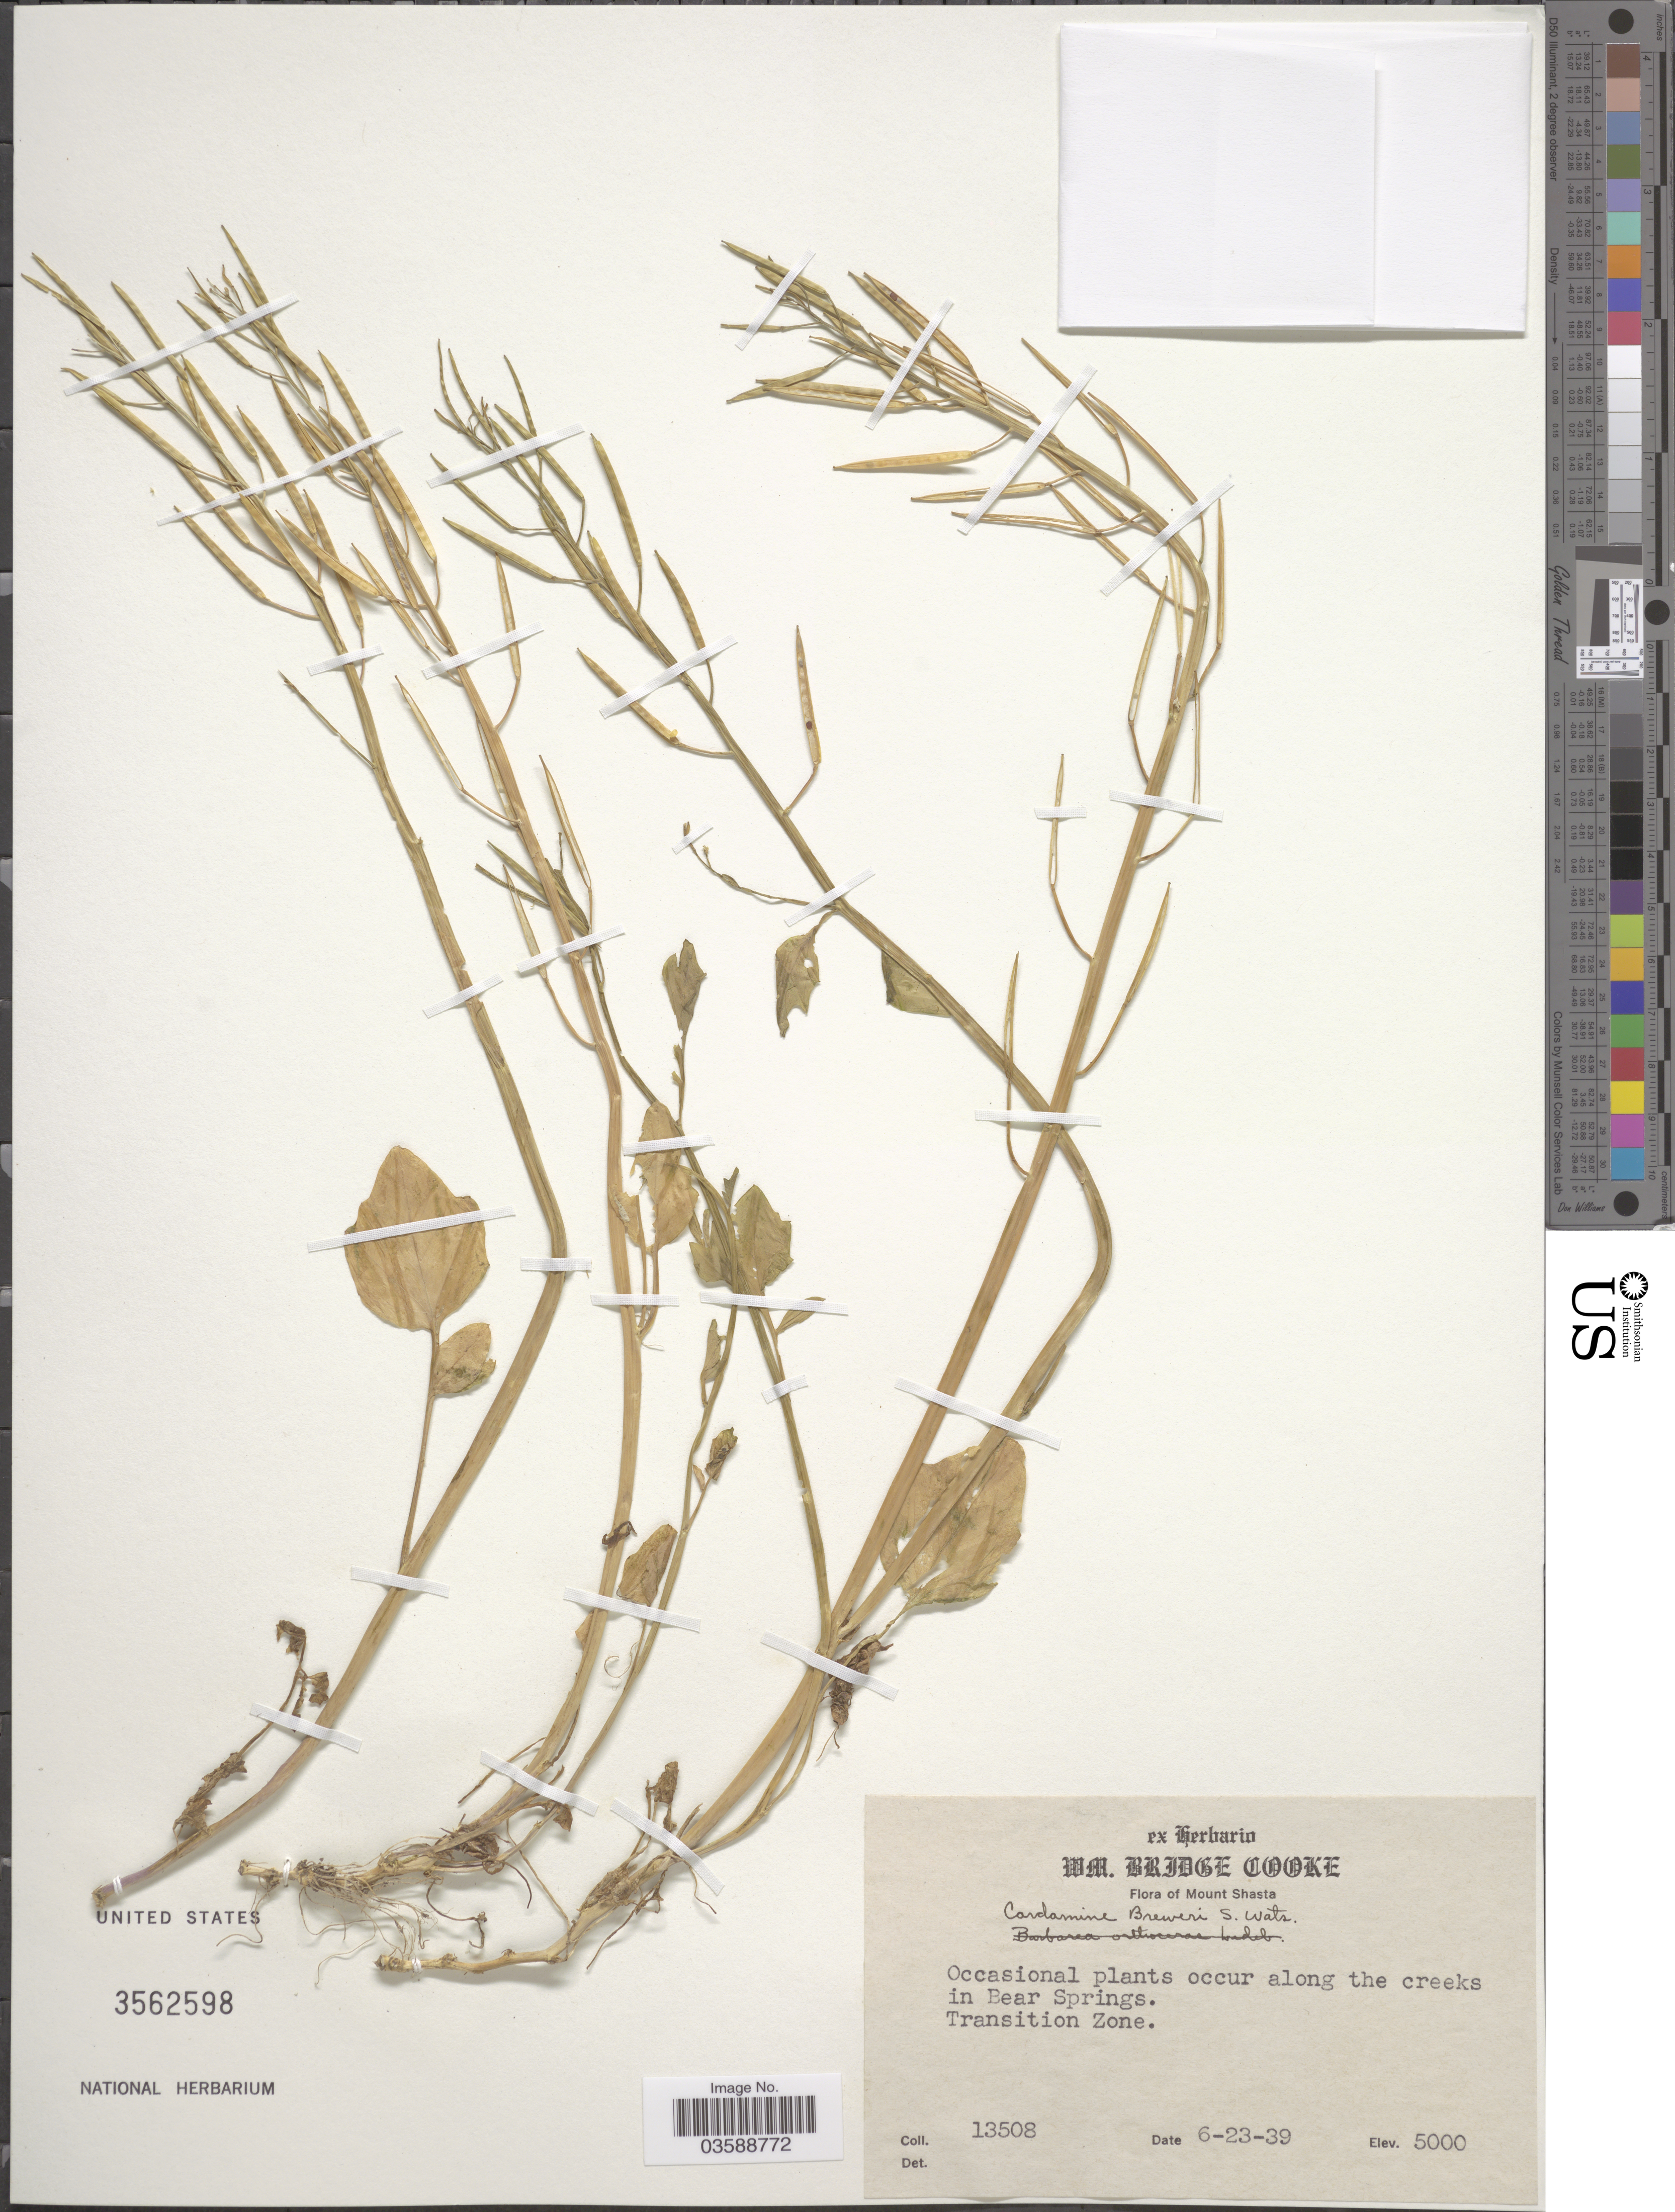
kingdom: Plantae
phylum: Tracheophyta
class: Magnoliopsida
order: Brassicales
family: Brassicaceae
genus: Cardamine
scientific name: Cardamine breweri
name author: S. Watson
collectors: ex herb. WM. Bridge Cooke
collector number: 13508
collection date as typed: Transcribed d/m/y: 23/6/39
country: United States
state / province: California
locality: Mount Shasta. Occasional plants occur along the creeks in Bear Springs. Transition Zone.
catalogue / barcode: US 3562598